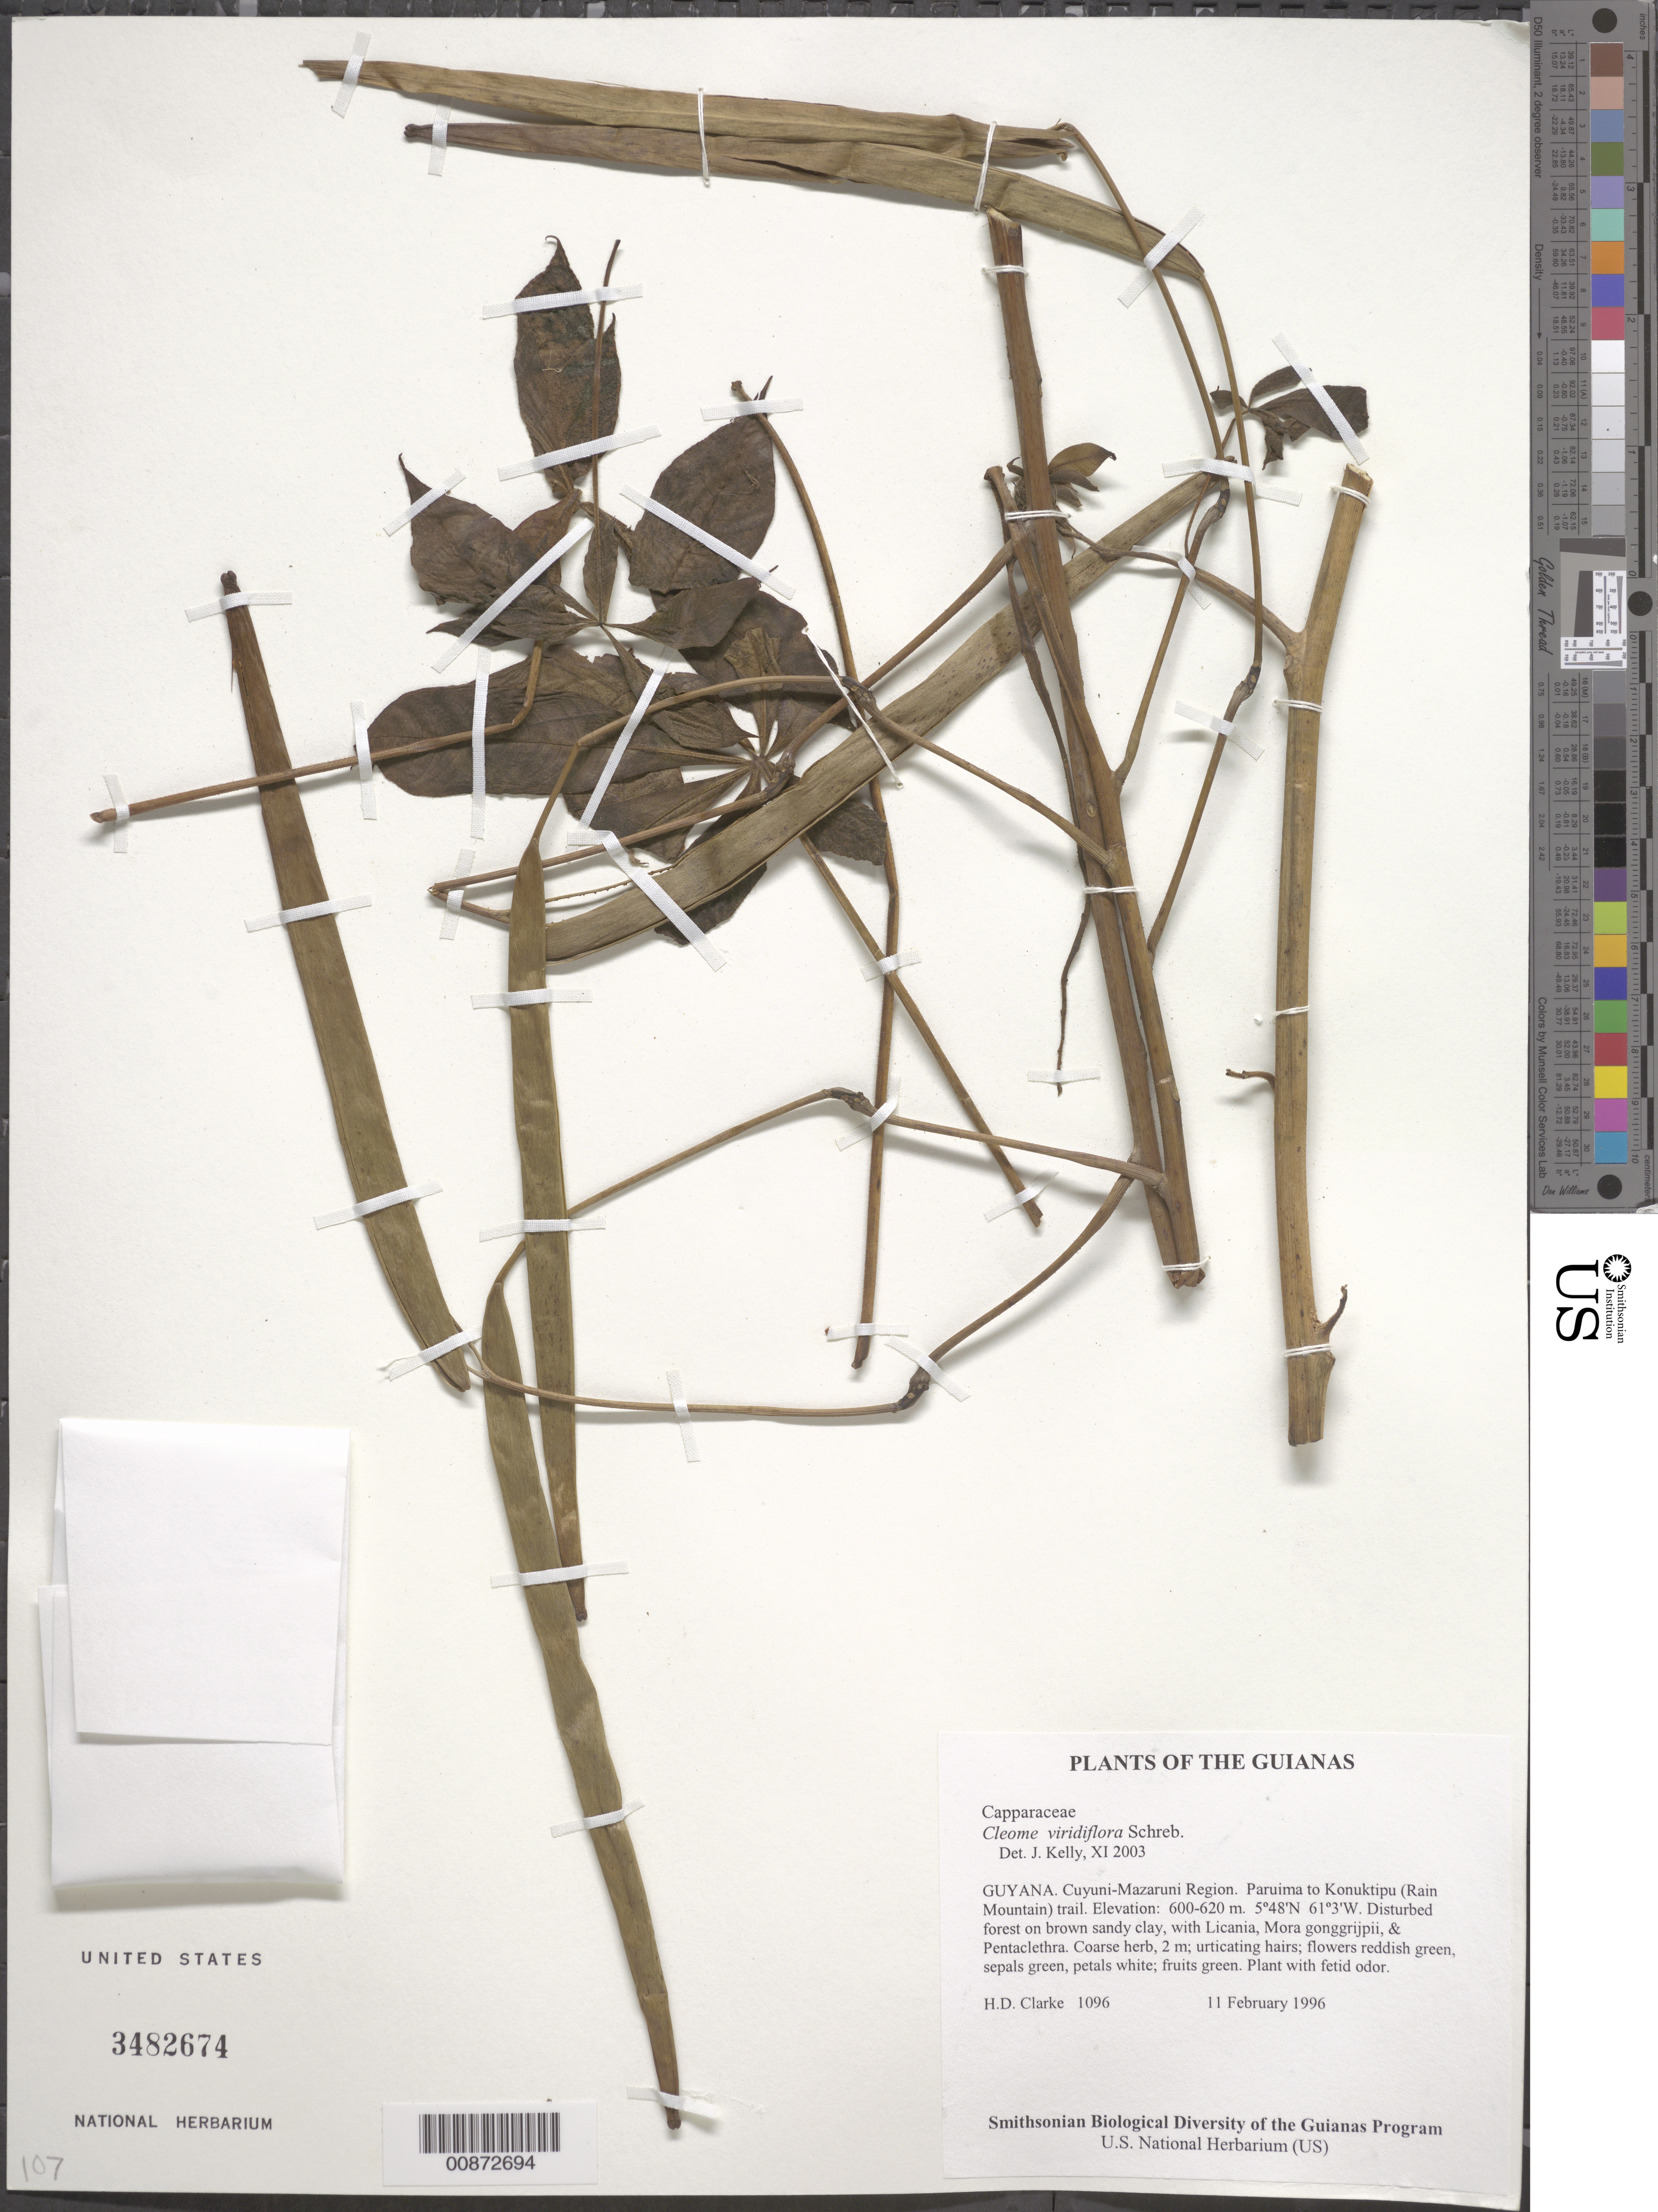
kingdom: Plantae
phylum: Tracheophyta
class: Magnoliopsida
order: Brassicales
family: Cleomaceae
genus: Melidiscus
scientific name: Melidiscus gigantea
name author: (L.) Raf.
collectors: H. D. Clarke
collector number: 1096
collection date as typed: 11 February 1996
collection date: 1996-02-11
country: Guyana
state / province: Cuyuni-Mazaruni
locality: Paruima to Konuktipu (Rain Mountain) trail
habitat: Disturbed forest on brown sandy clay, with Licania, Mora gonggrijpii, & Pentaclethra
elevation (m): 600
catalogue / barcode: US 3482674